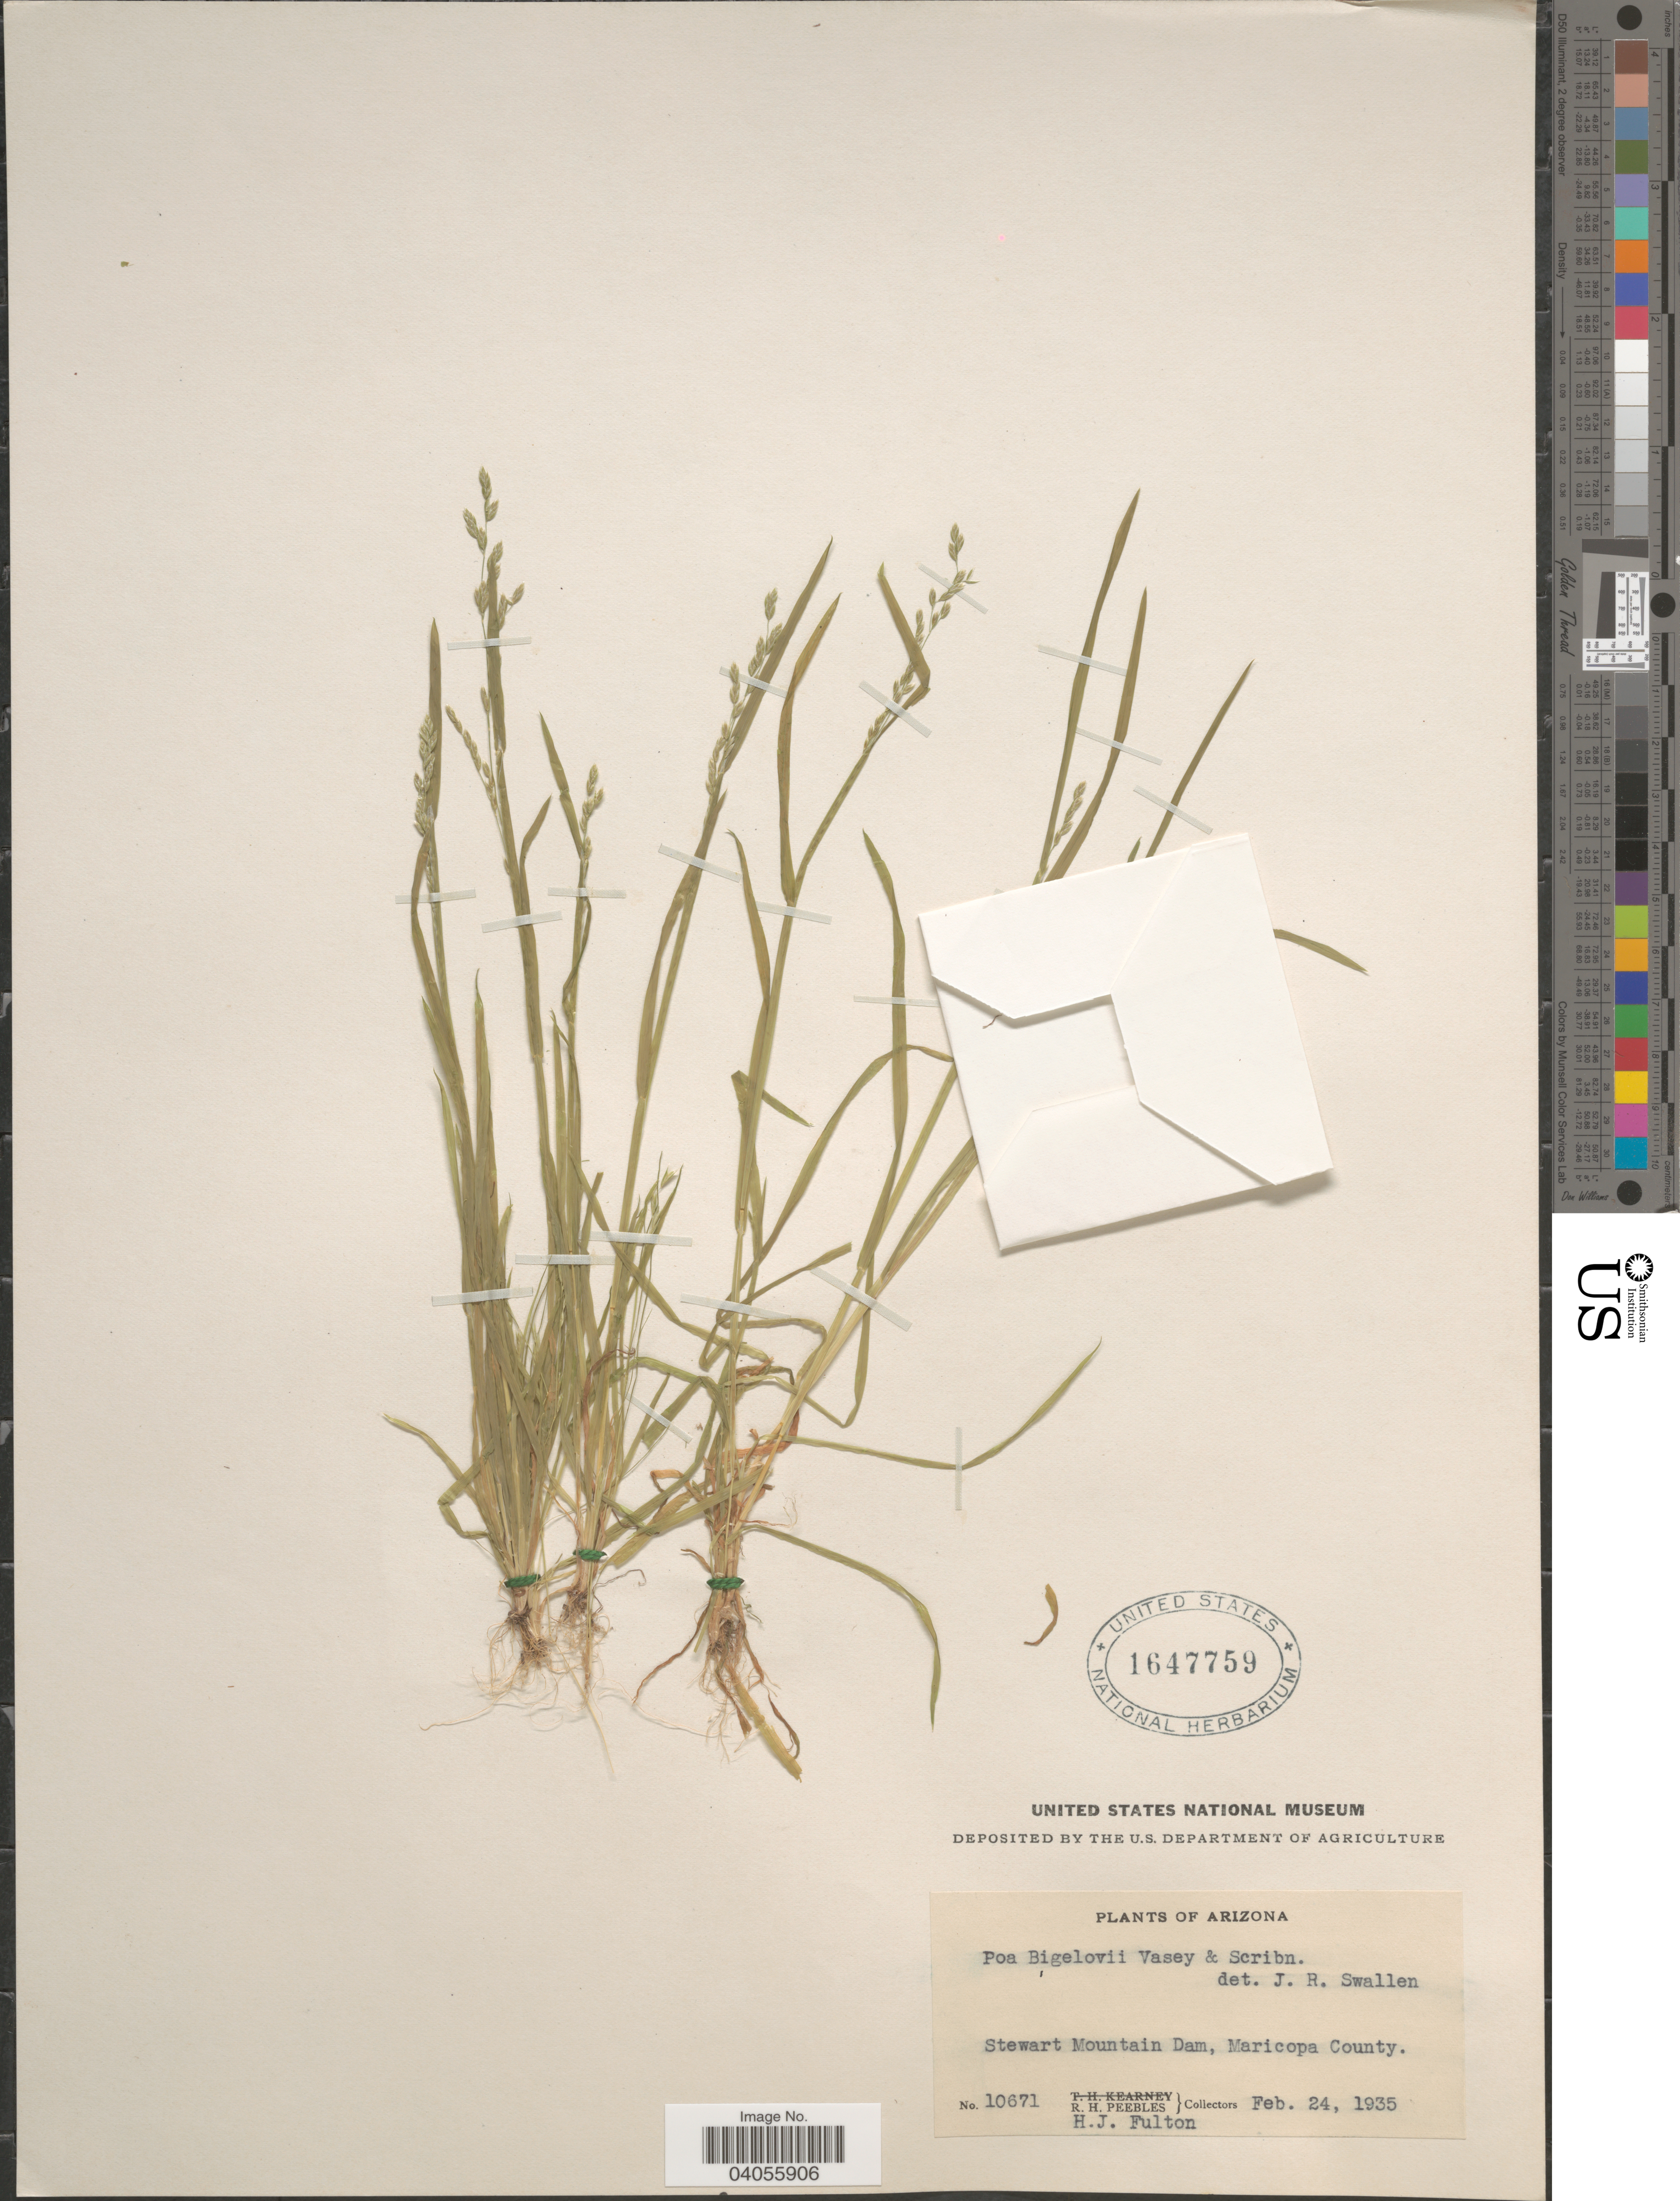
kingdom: Plantae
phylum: Tracheophyta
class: Liliopsida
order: Poales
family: Poaceae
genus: Poa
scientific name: Poa bigelovii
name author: Vasey & Scribn.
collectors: R. H. Peebles & H. Fulton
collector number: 10671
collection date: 1935-02-24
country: United States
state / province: Arizona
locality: Stewart Mountain Dam, Maricopa County.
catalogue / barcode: US 1647759